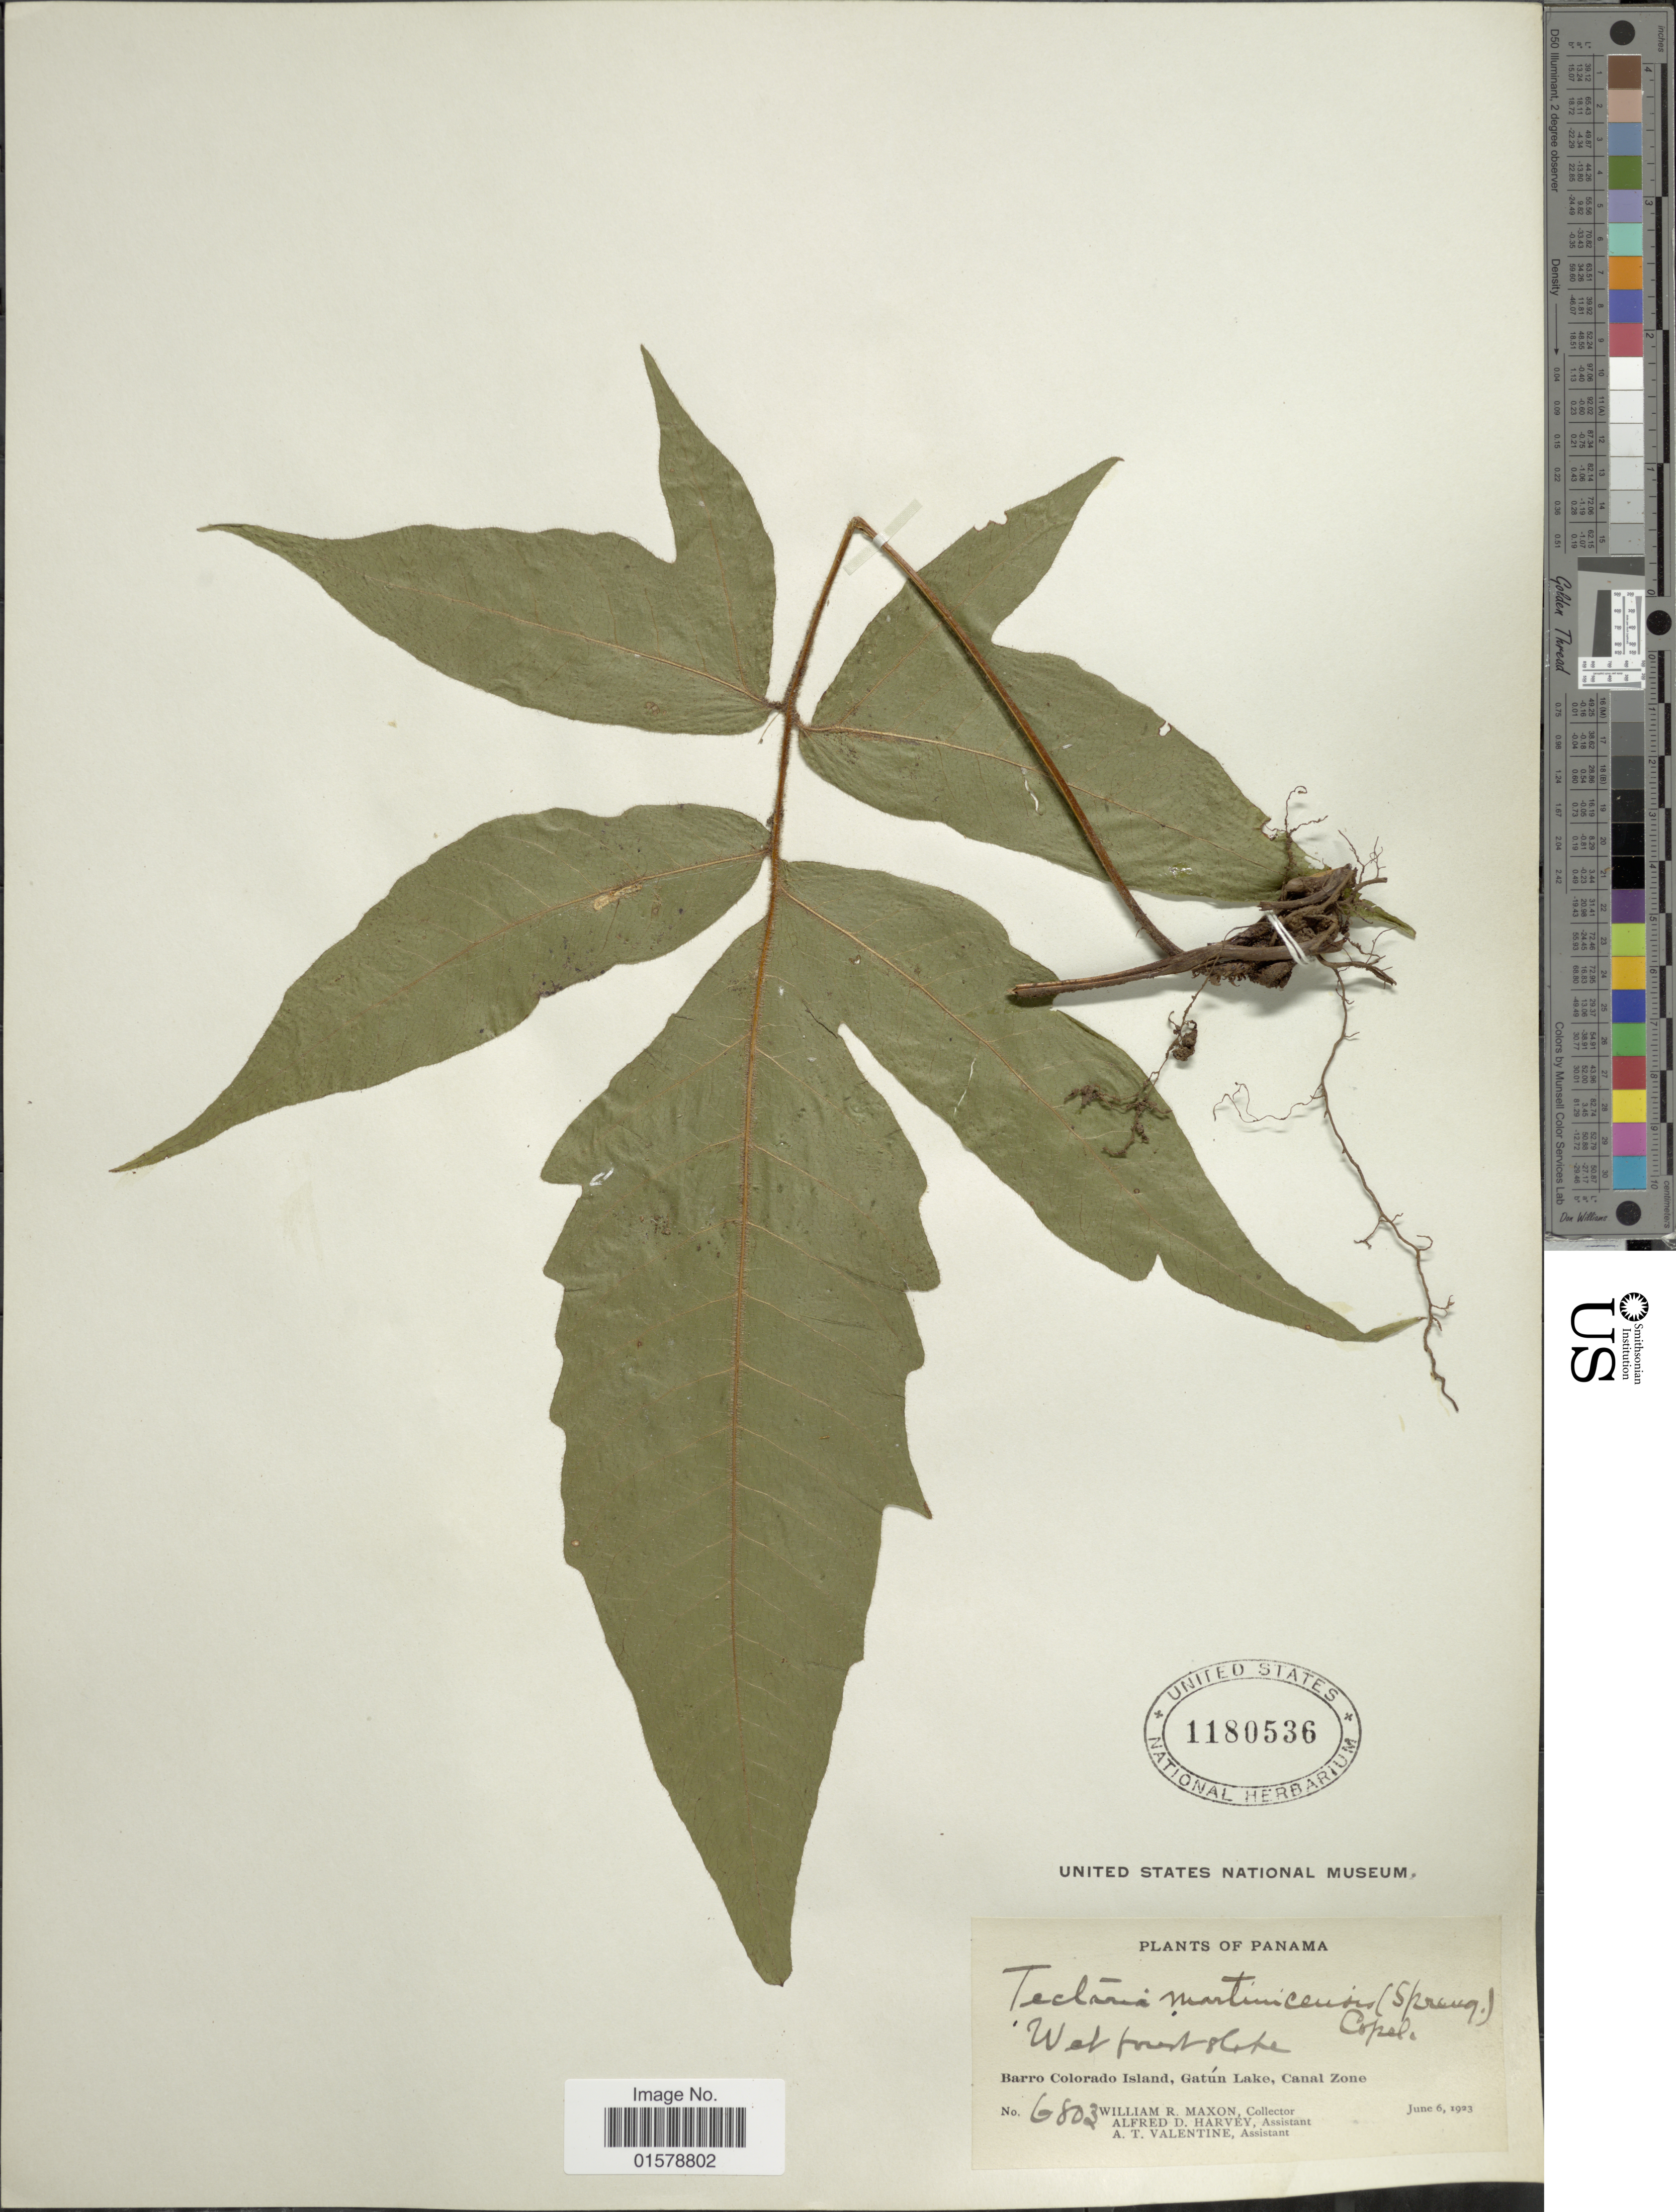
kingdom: Plantae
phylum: Tracheophyta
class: Polypodiopsida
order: Polypodiales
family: Tectariaceae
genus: Tectaria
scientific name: Tectaria pilosa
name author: (Fée) Maxon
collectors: W. R. Maxon, A. D. Harvey & A. Valentine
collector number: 6803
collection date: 1923-06-06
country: Panama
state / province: Panamá Oeste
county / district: Canal Zone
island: Barro Colorado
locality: Barro Colorado Island, Gatun Lake, Canal Zone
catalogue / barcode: US 1180536